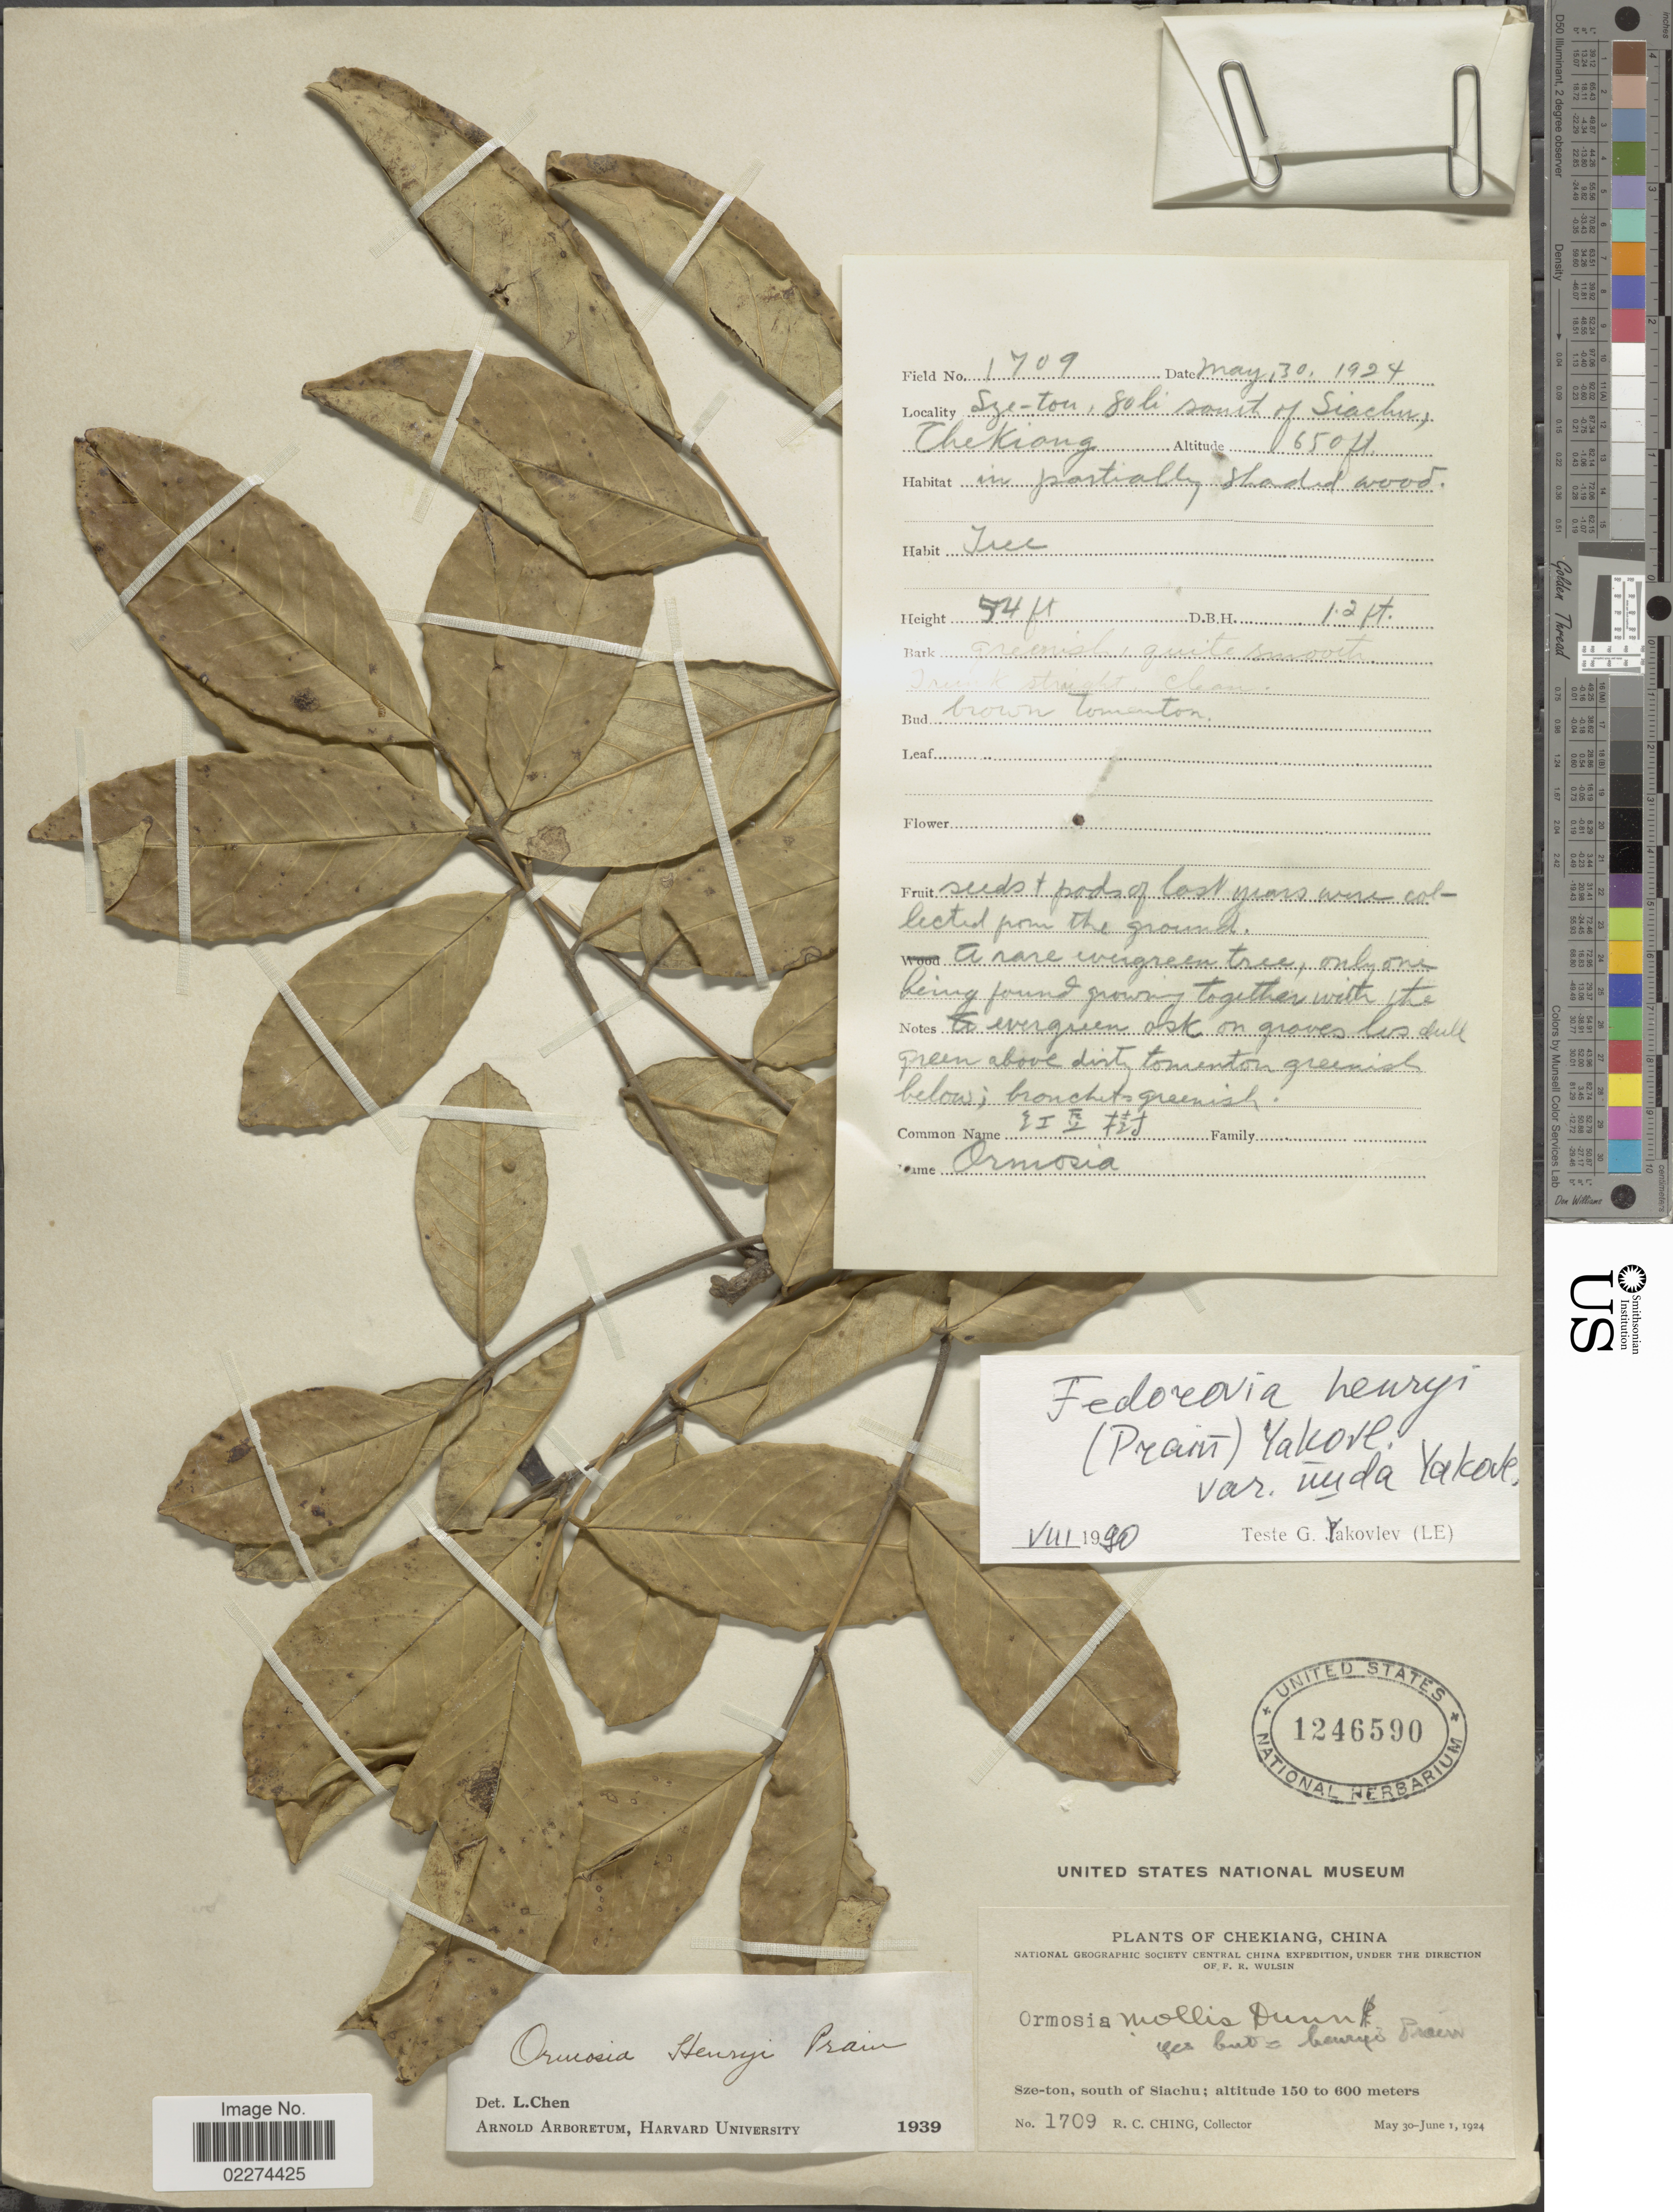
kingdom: Plantae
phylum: Tracheophyta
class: Magnoliopsida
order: Fabales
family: Fabaceae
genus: Ormosia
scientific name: Ormosia henryi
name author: Prain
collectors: R. C. Ching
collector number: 1709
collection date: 1924-05-30/1924-06-01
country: China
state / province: Zhejiang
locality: Chekiang, China, Sze-ton, south of Siachu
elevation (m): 150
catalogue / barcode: US 1246590